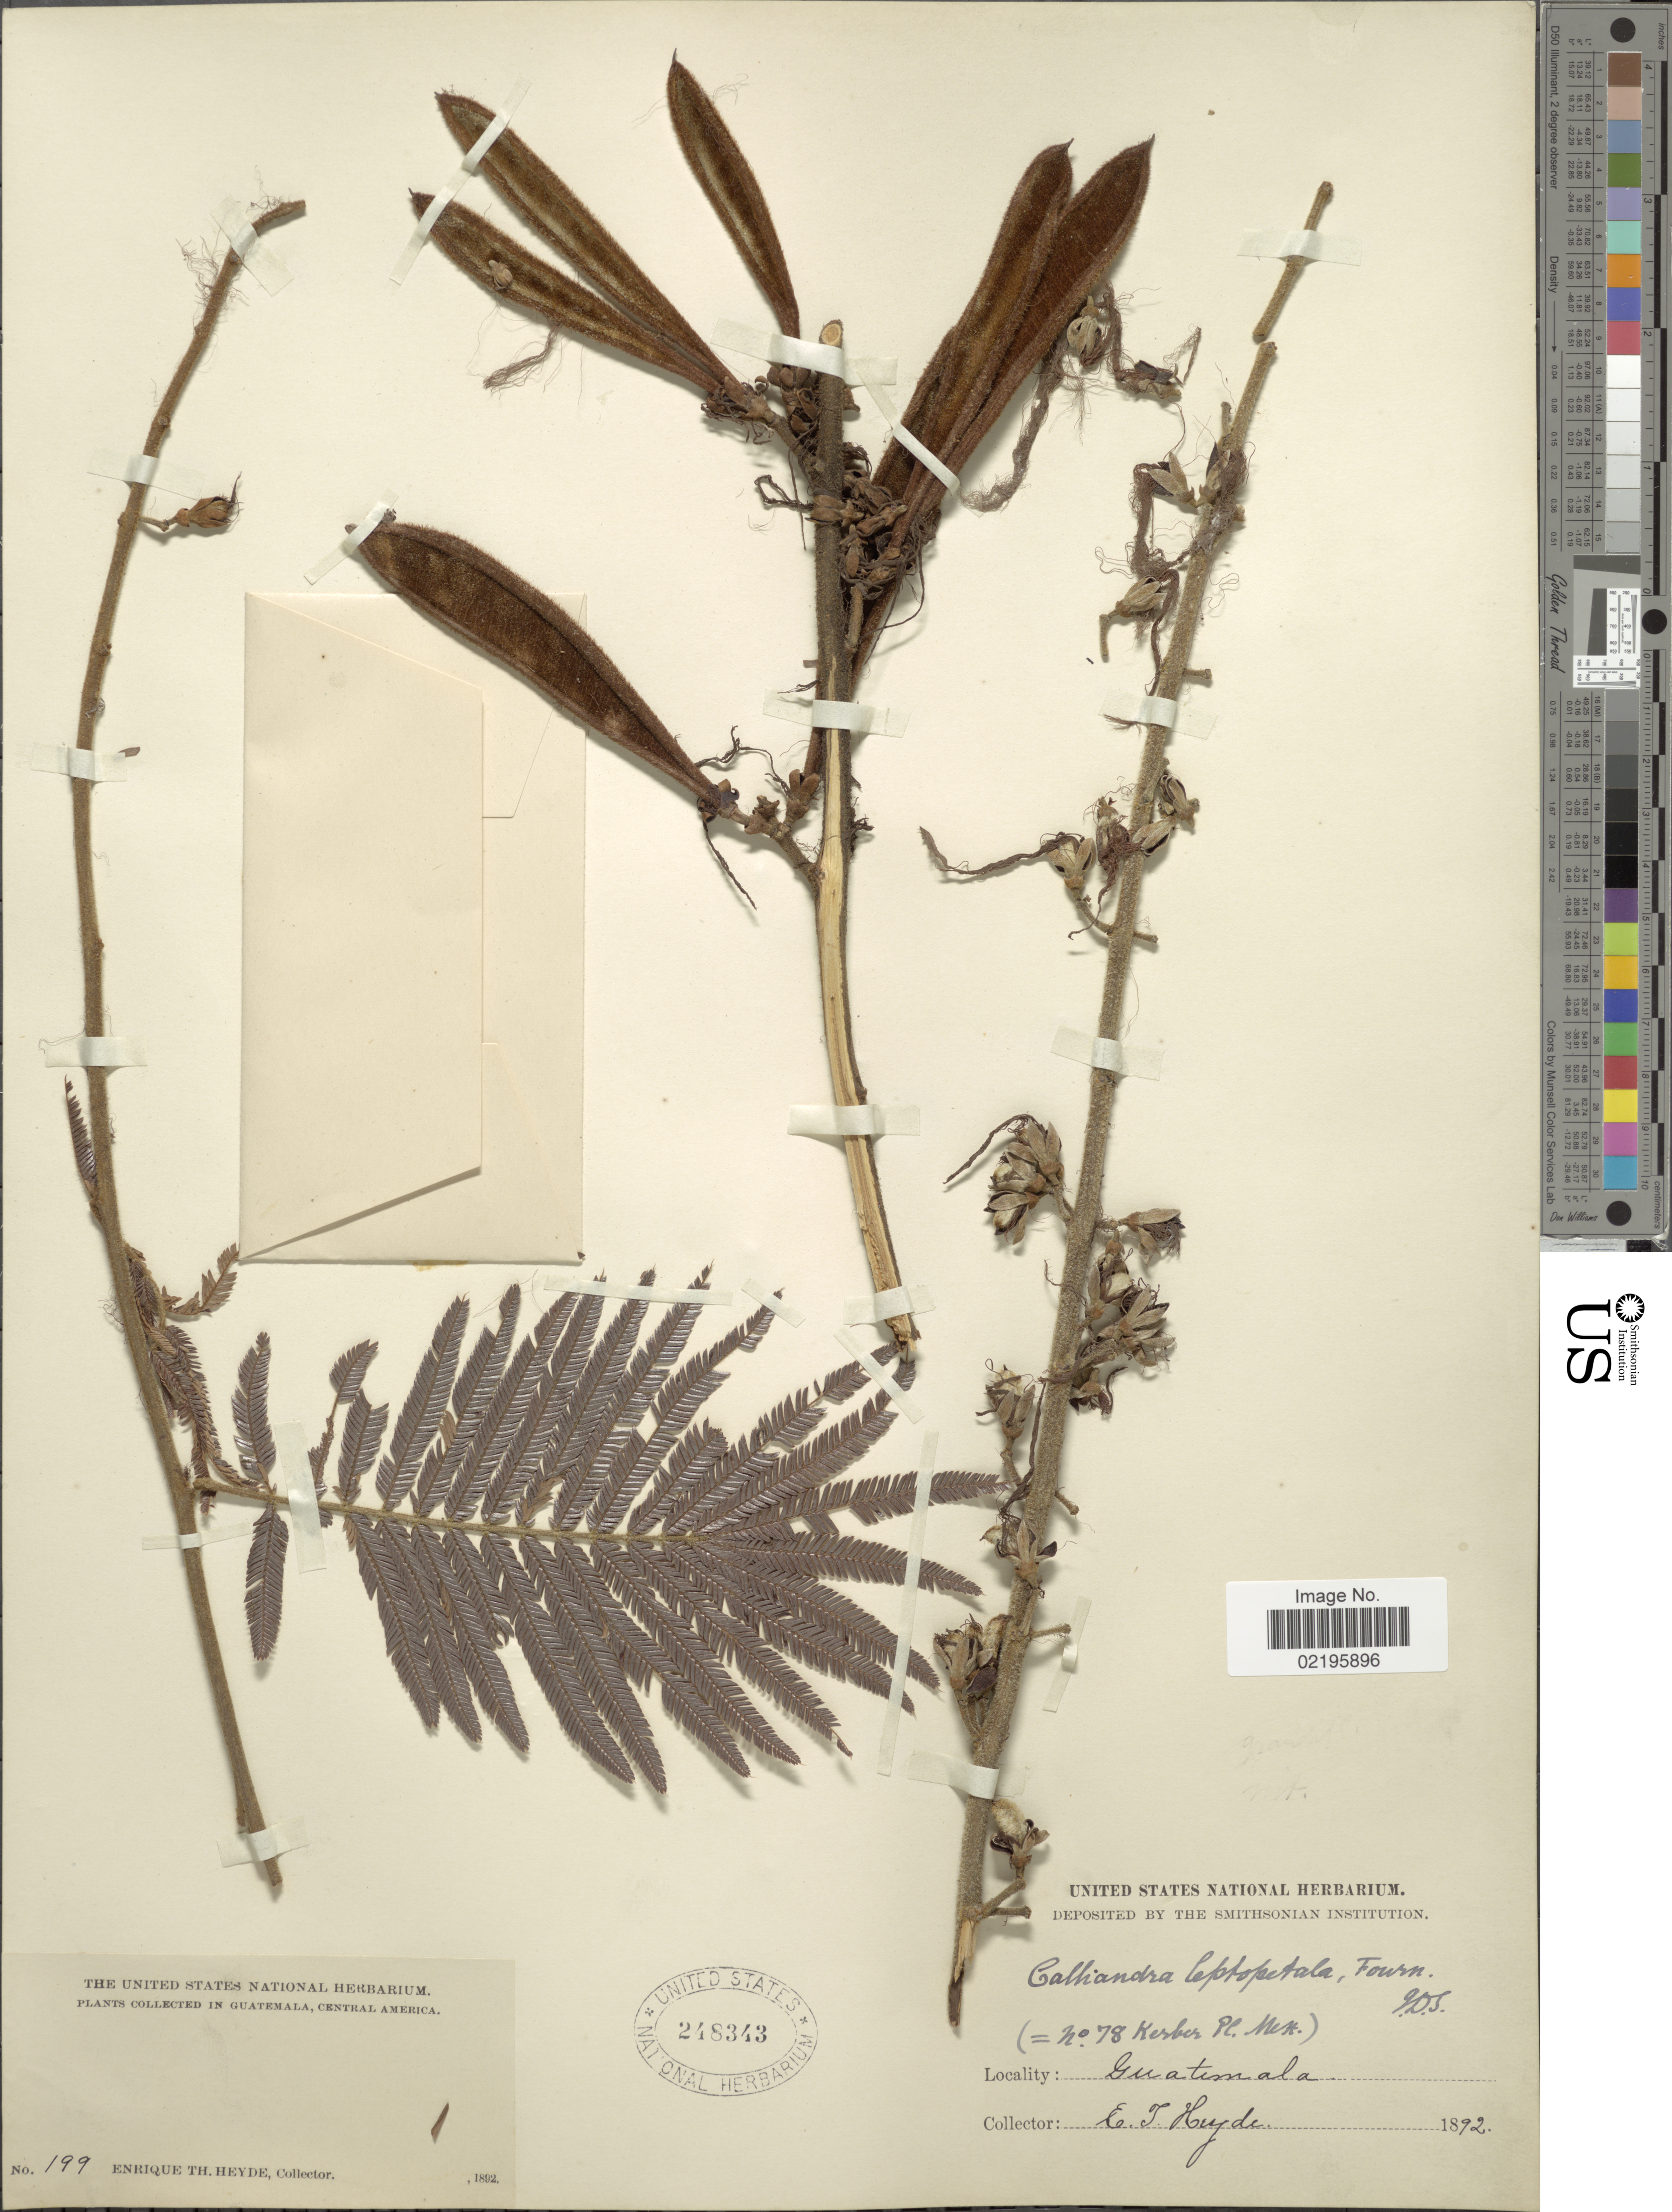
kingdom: Plantae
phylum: Tracheophyta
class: Magnoliopsida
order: Fabales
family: Fabaceae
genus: Calliandra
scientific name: Calliandra houstoniana var. houstoniana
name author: (Mill.) Standl.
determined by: Strong, Mark T., (BOT), Smithsonian Institution - National Museum of Natural History (UNITED STATES)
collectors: E. T. Heyde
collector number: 199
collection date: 1892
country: Guatemala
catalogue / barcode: US 248343